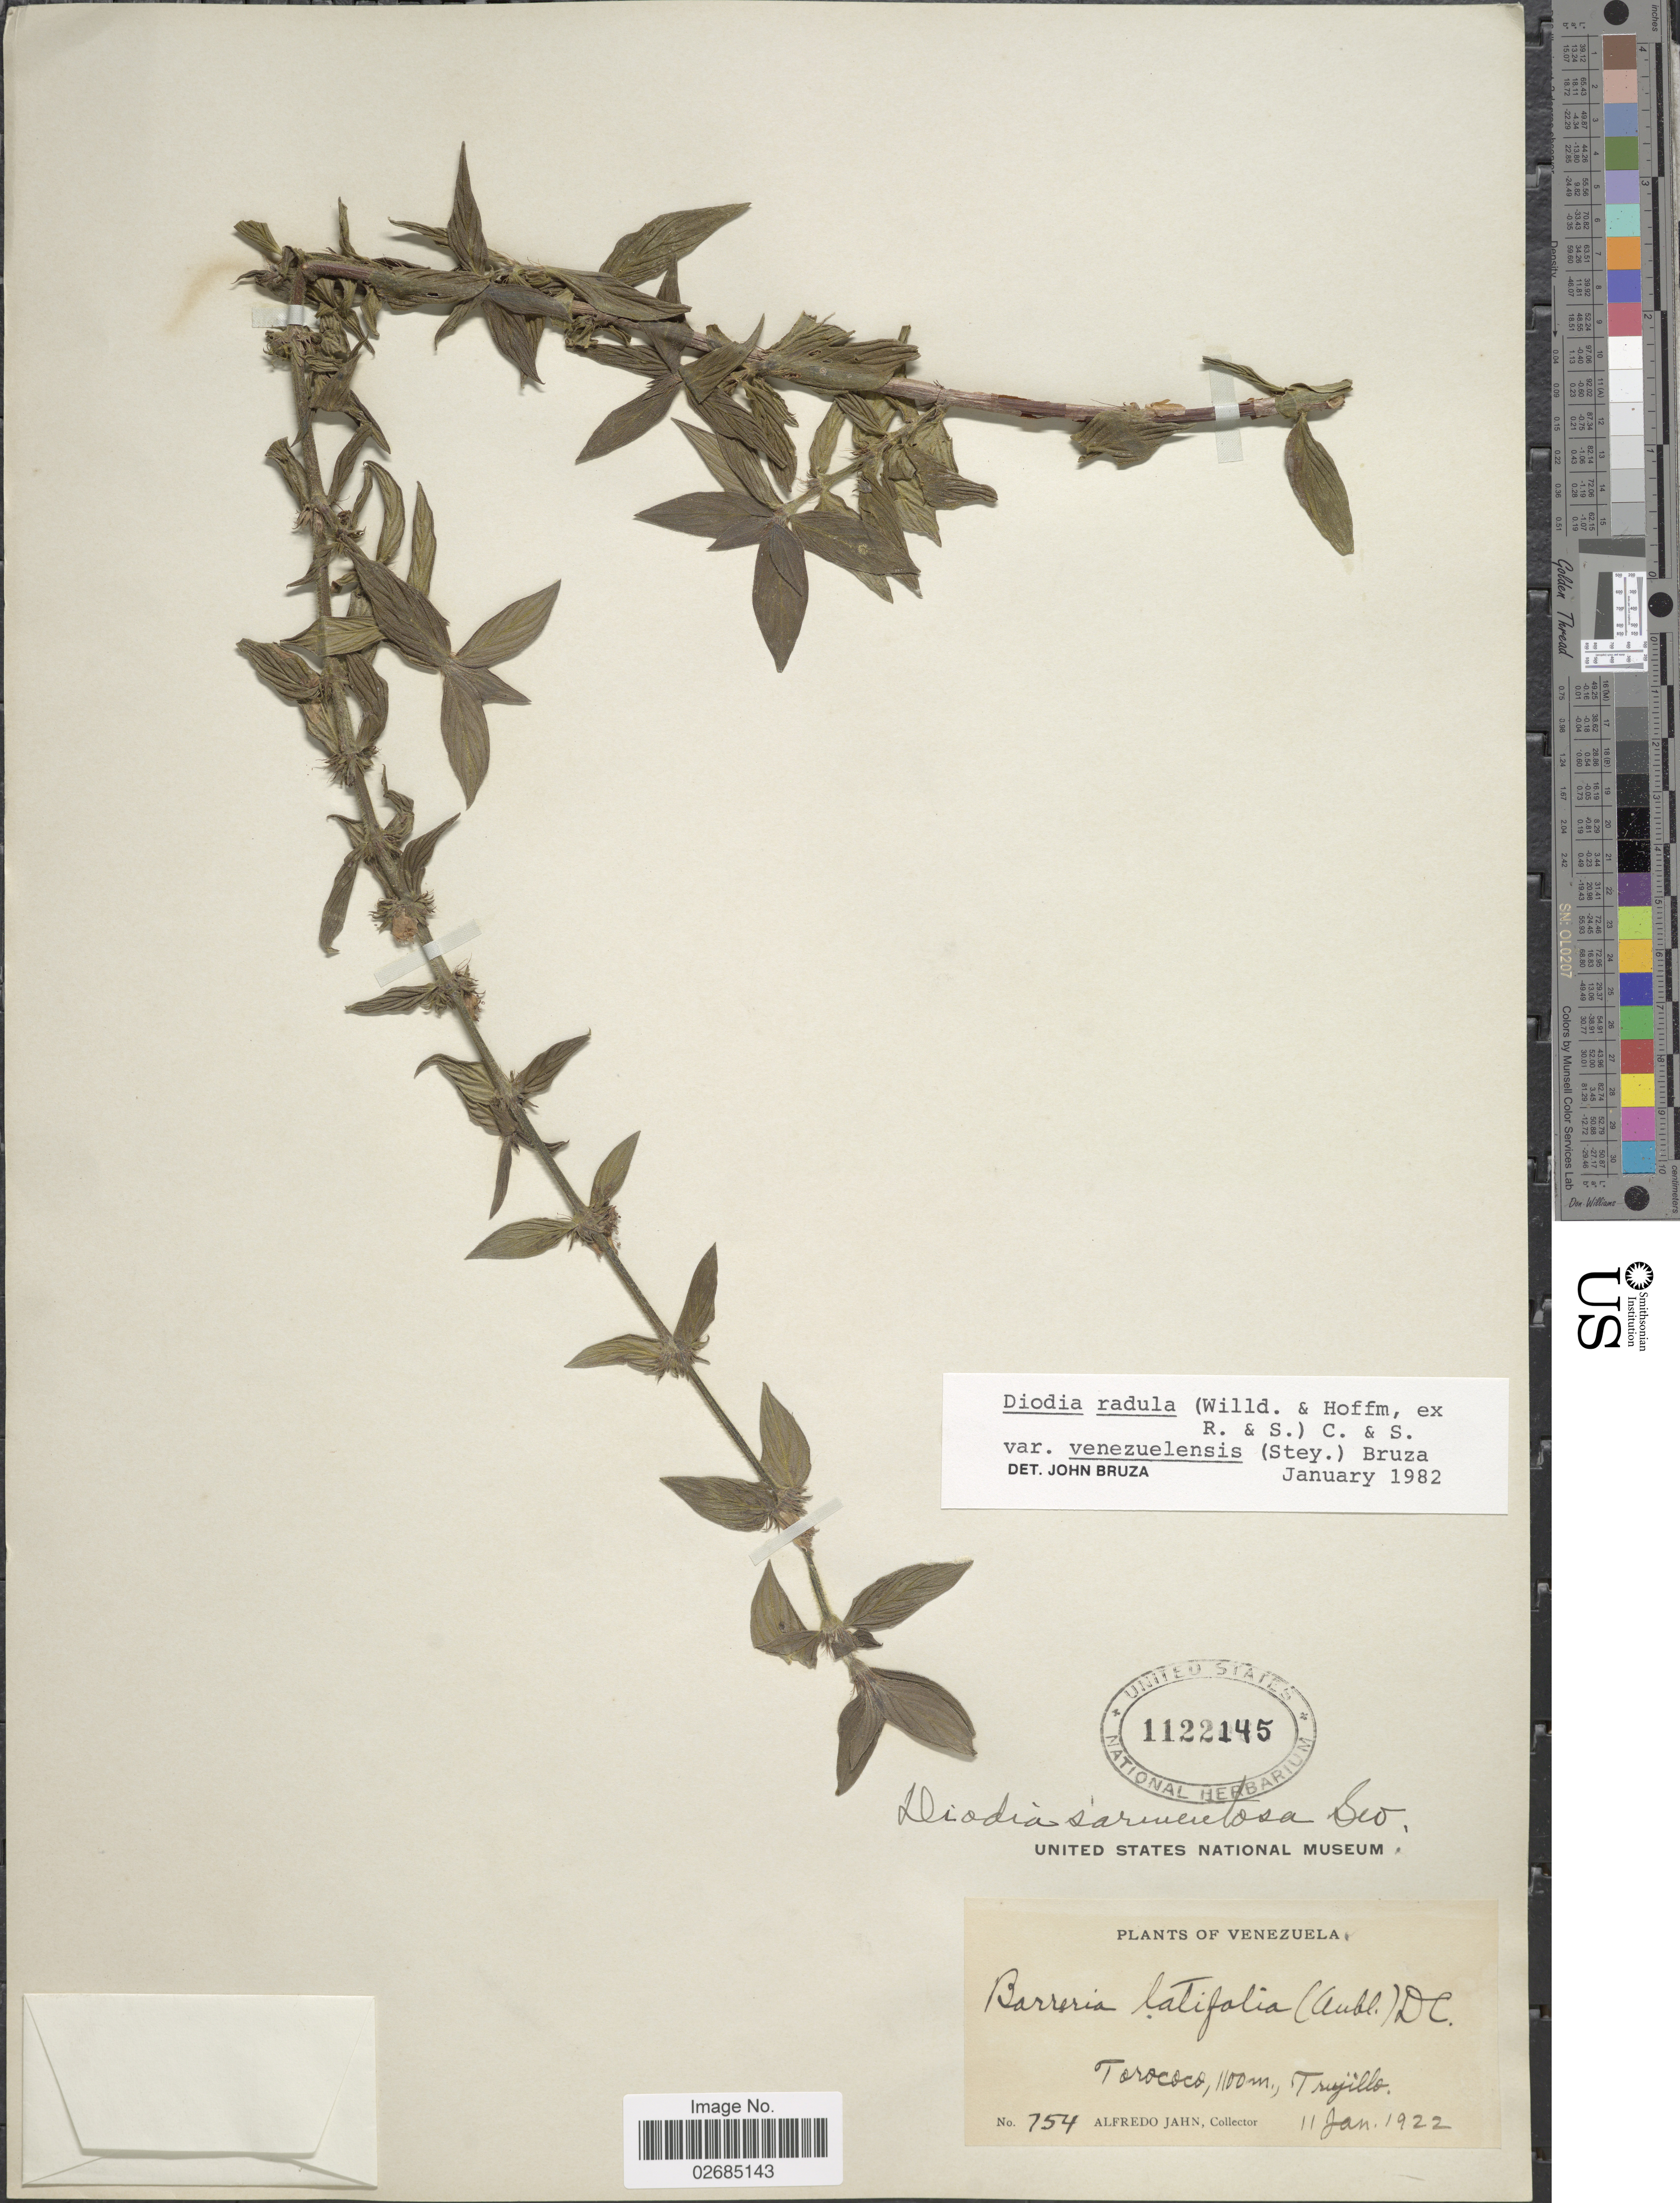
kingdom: Plantae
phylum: Tracheophyta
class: Magnoliopsida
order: Gentianales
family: Rubiaceae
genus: Diodia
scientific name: Diodia radula subsp. venezuelensis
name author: Steyerm.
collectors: A. Jahn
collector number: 754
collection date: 1922-01-11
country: Venezuela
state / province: Trujillo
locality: Torococo.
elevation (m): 1100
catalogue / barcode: US 1122145